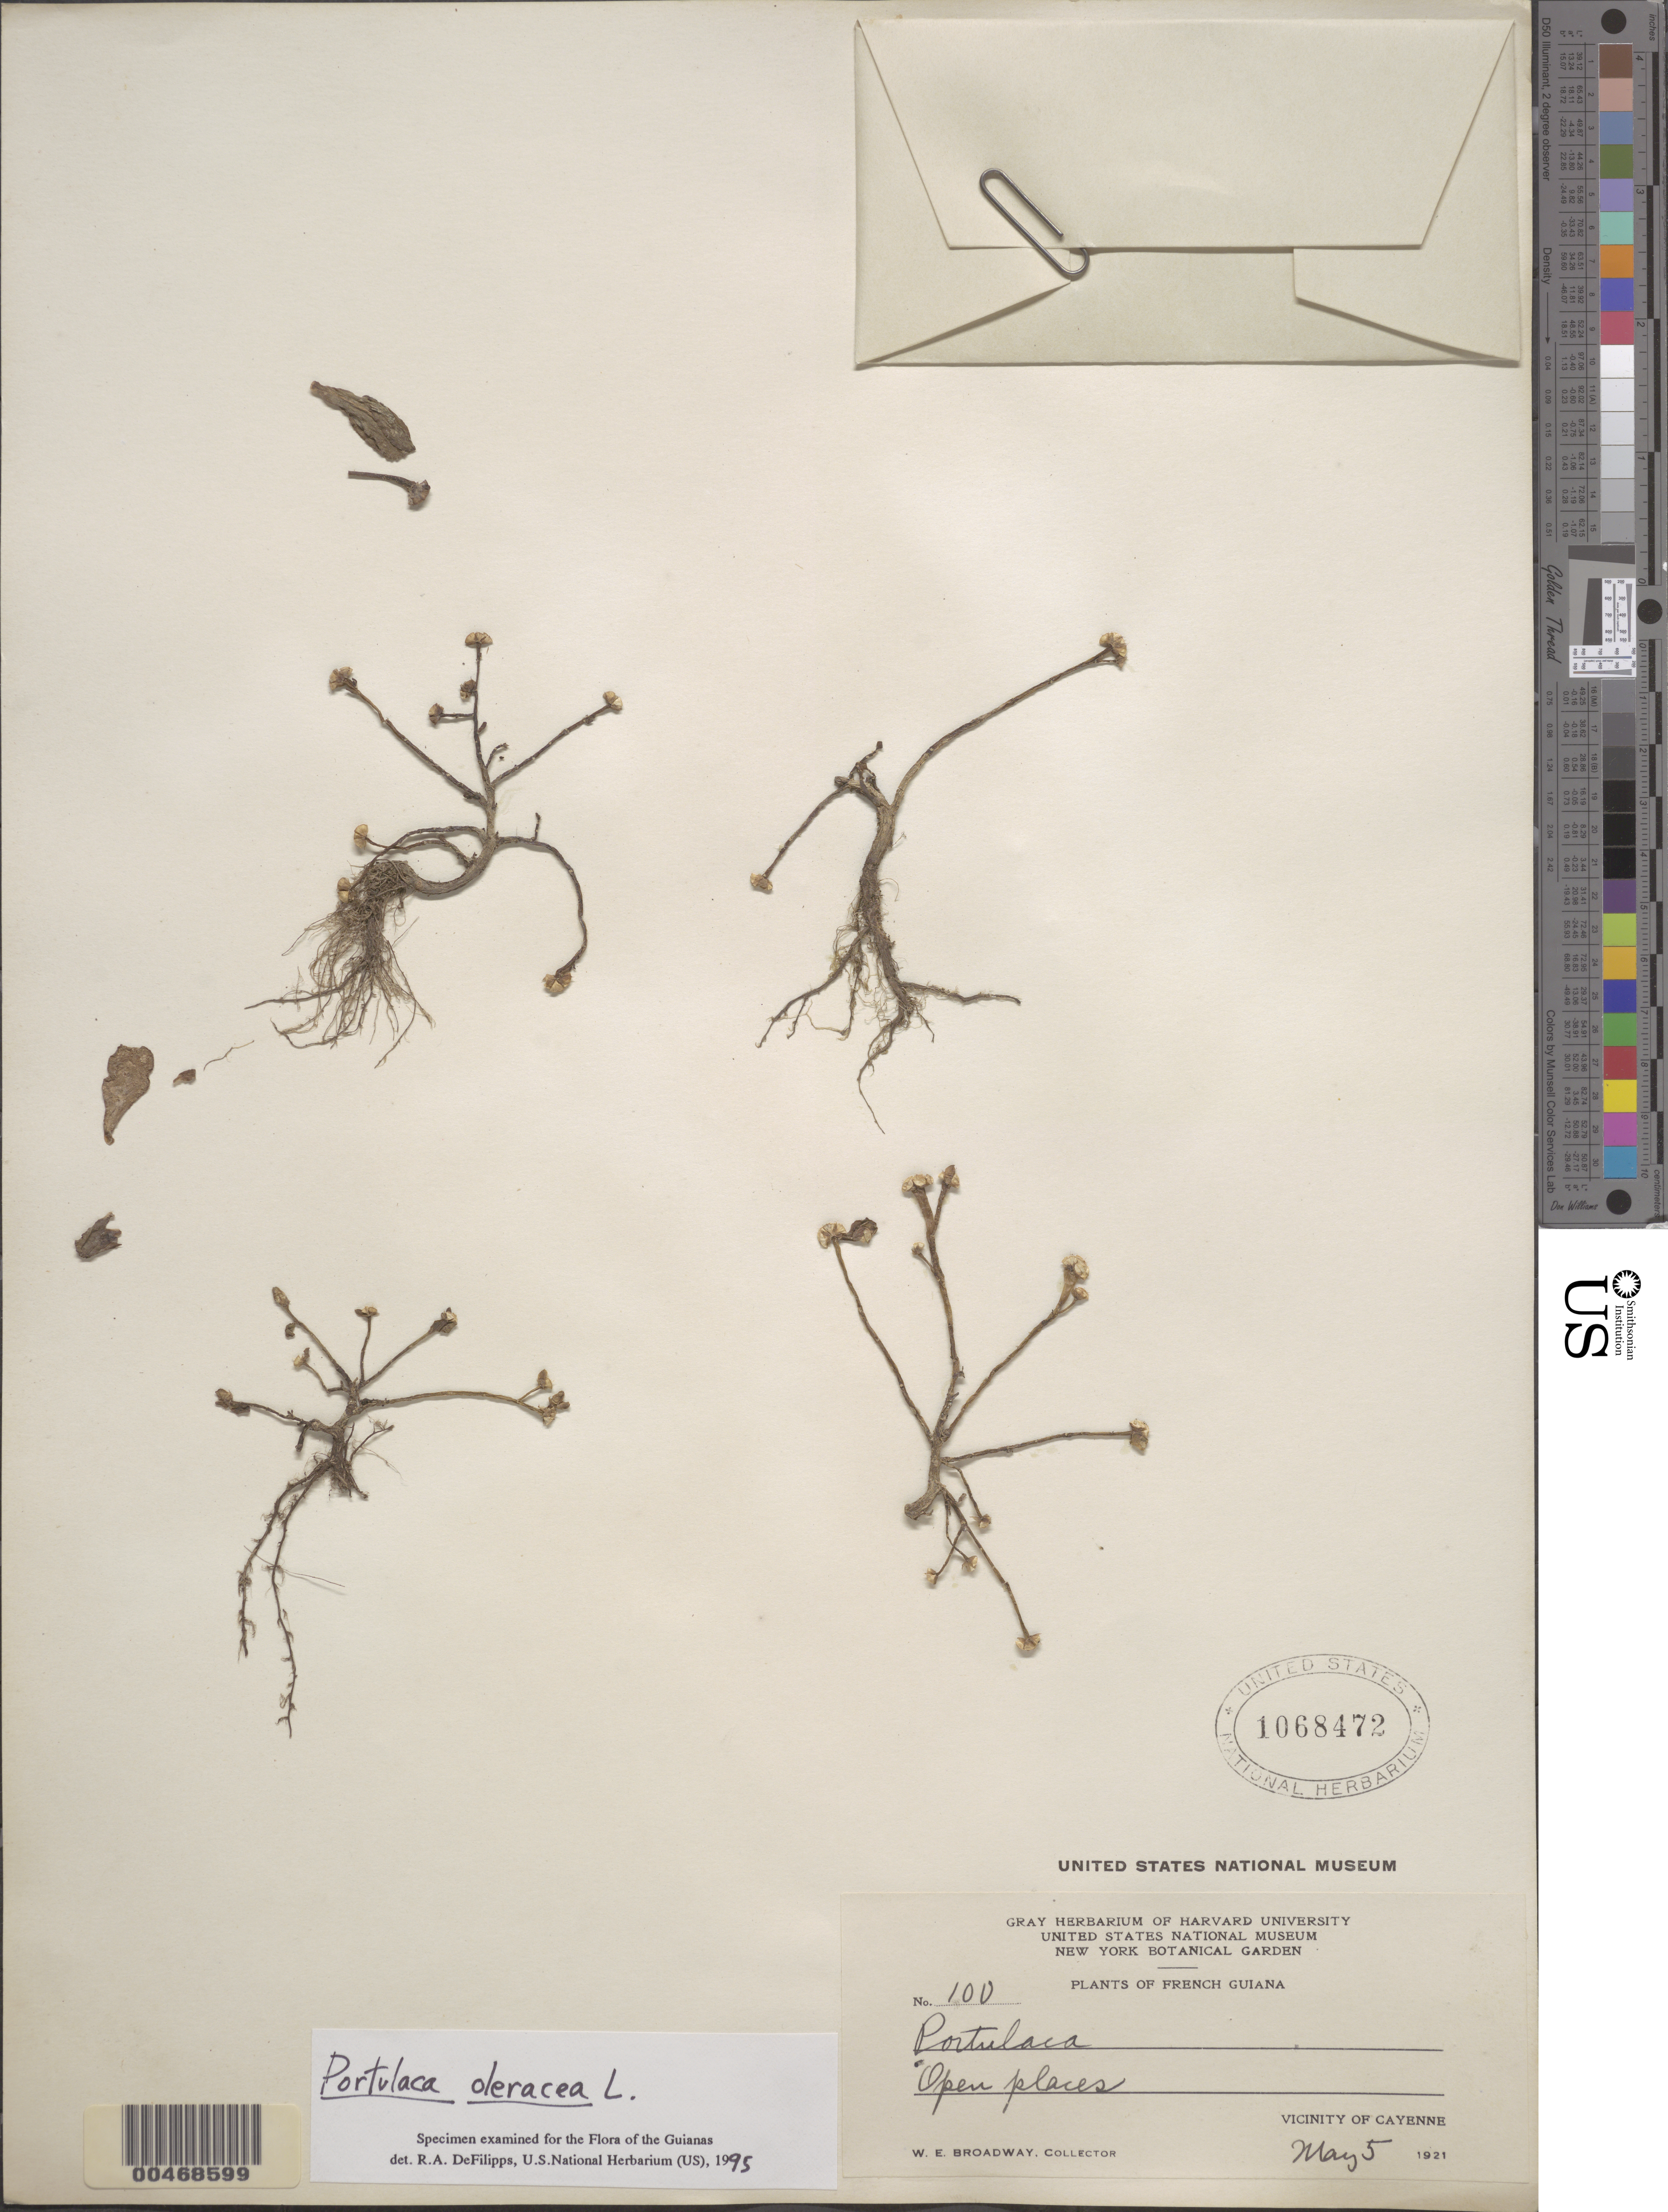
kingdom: Plantae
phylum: Tracheophyta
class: Magnoliopsida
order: Caryophyllales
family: Portulacaceae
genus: Portulaca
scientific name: Portulaca oleracea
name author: L.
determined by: DeFilipps, R. A.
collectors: W. E. Broadway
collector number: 100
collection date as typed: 05 May 1921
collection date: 1921-05-05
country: French Guiana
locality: Cayenne vicinity. Sea level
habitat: Open places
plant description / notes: NY, US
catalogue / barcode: US 1068472